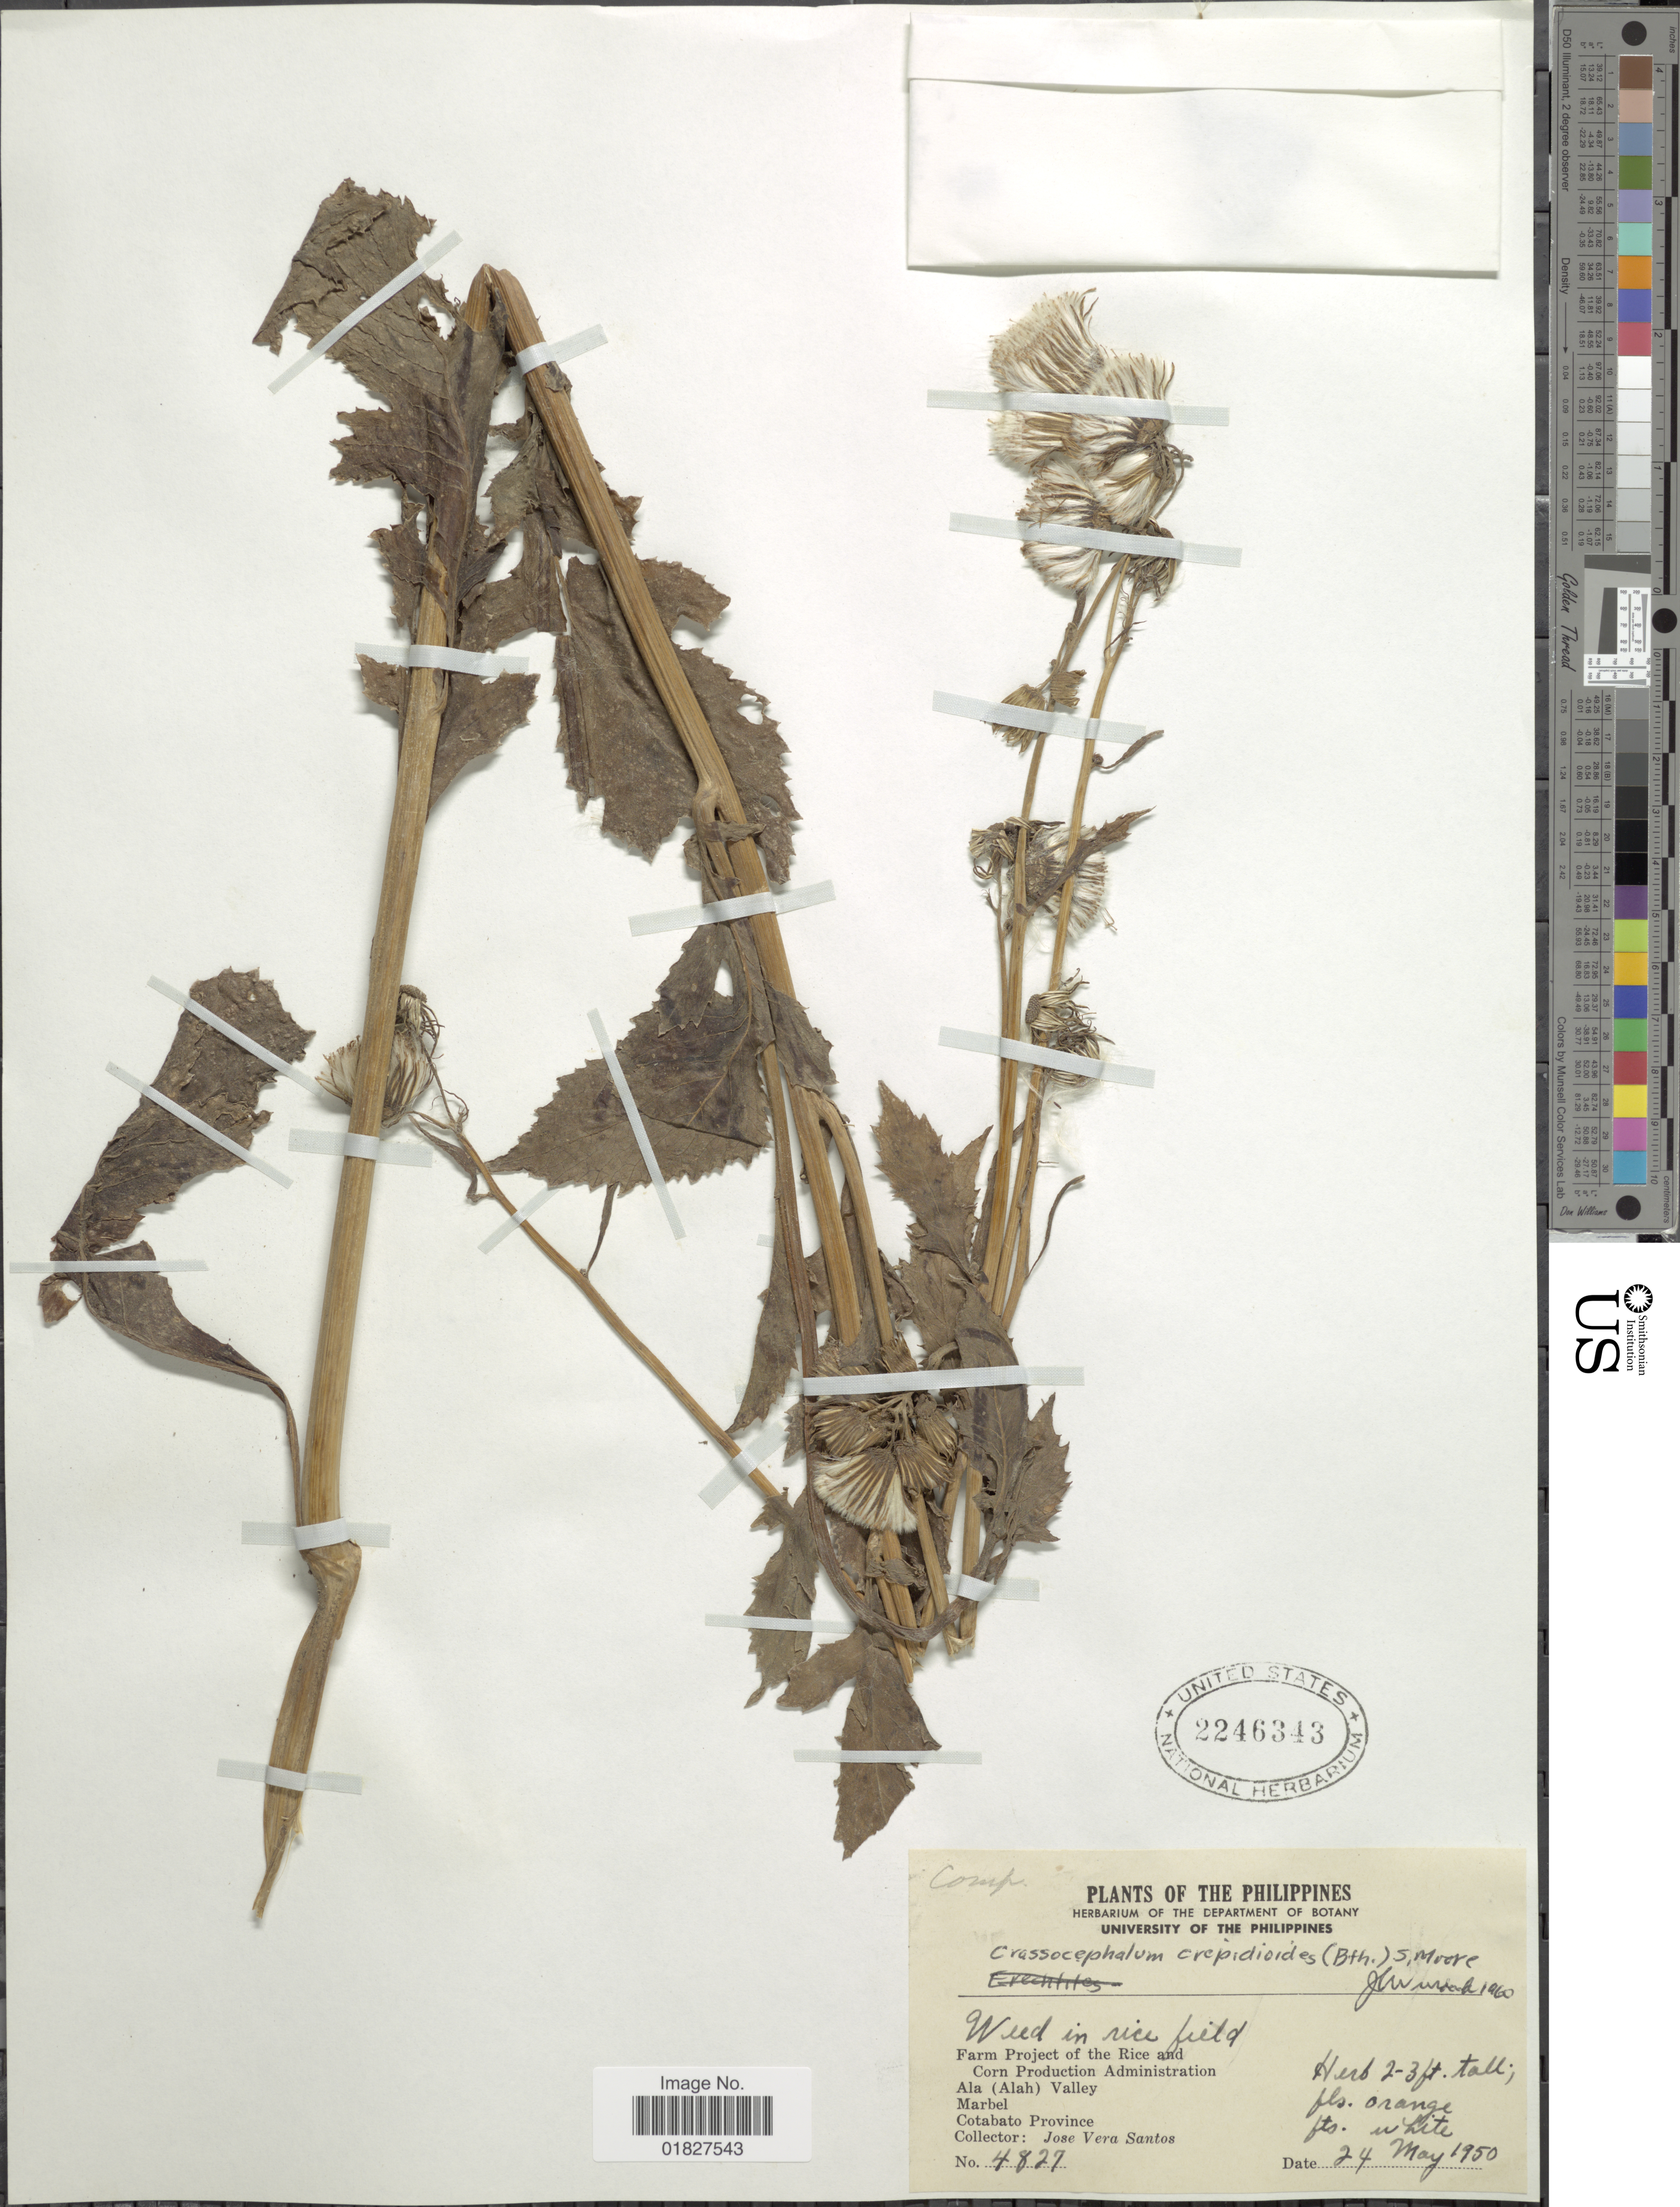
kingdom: Plantae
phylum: Tracheophyta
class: Magnoliopsida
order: Asterales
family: Asteraceae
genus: Crassocephalum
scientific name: Crassocephalum crepidioides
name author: (Benth.) S. Moore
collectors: J. Santos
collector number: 4827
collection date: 1950-05-24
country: Philippines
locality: Farm Project of the Rice and Corn Production Administration, Ala (Alah) Valley, Marbel, Cotabato Province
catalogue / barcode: US 2246343